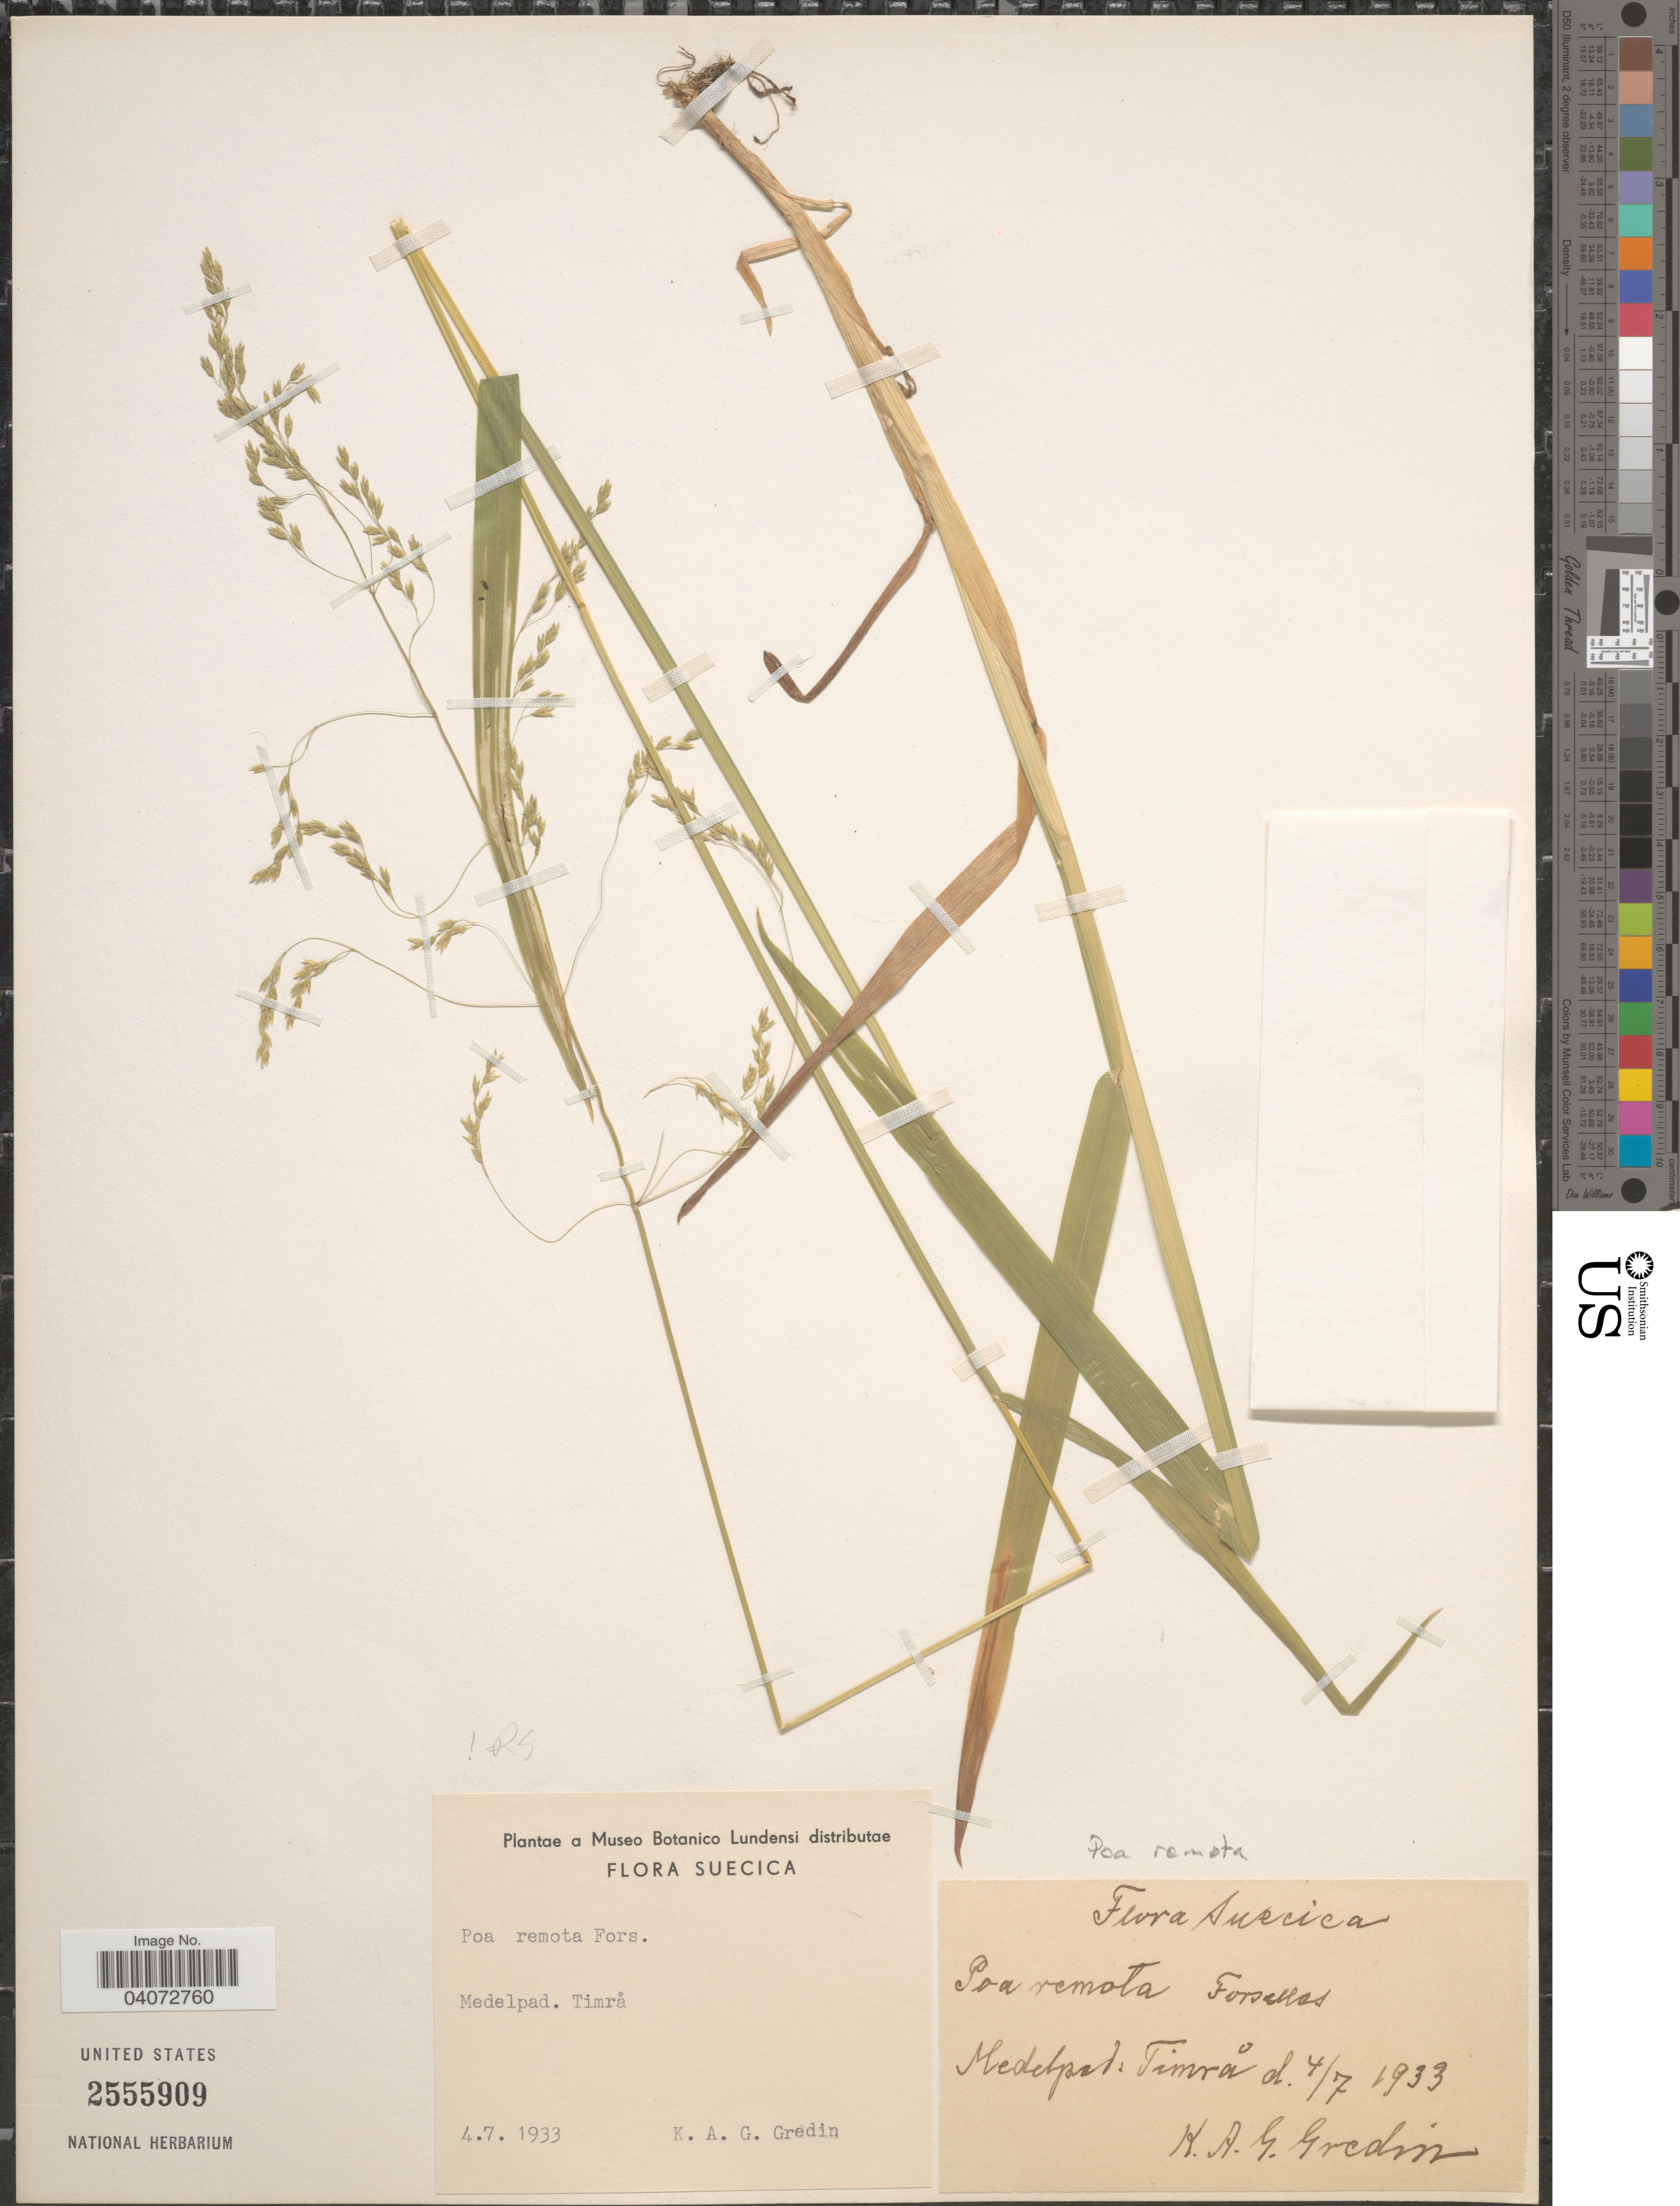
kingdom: Plantae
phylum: Tracheophyta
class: Liliopsida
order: Poales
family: Poaceae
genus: Poa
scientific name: Poa remota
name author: Forselles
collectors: K. Gredin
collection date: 1933-07-04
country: Sweden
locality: Suecica. Medelpad. Timrå.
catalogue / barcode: US 2555909